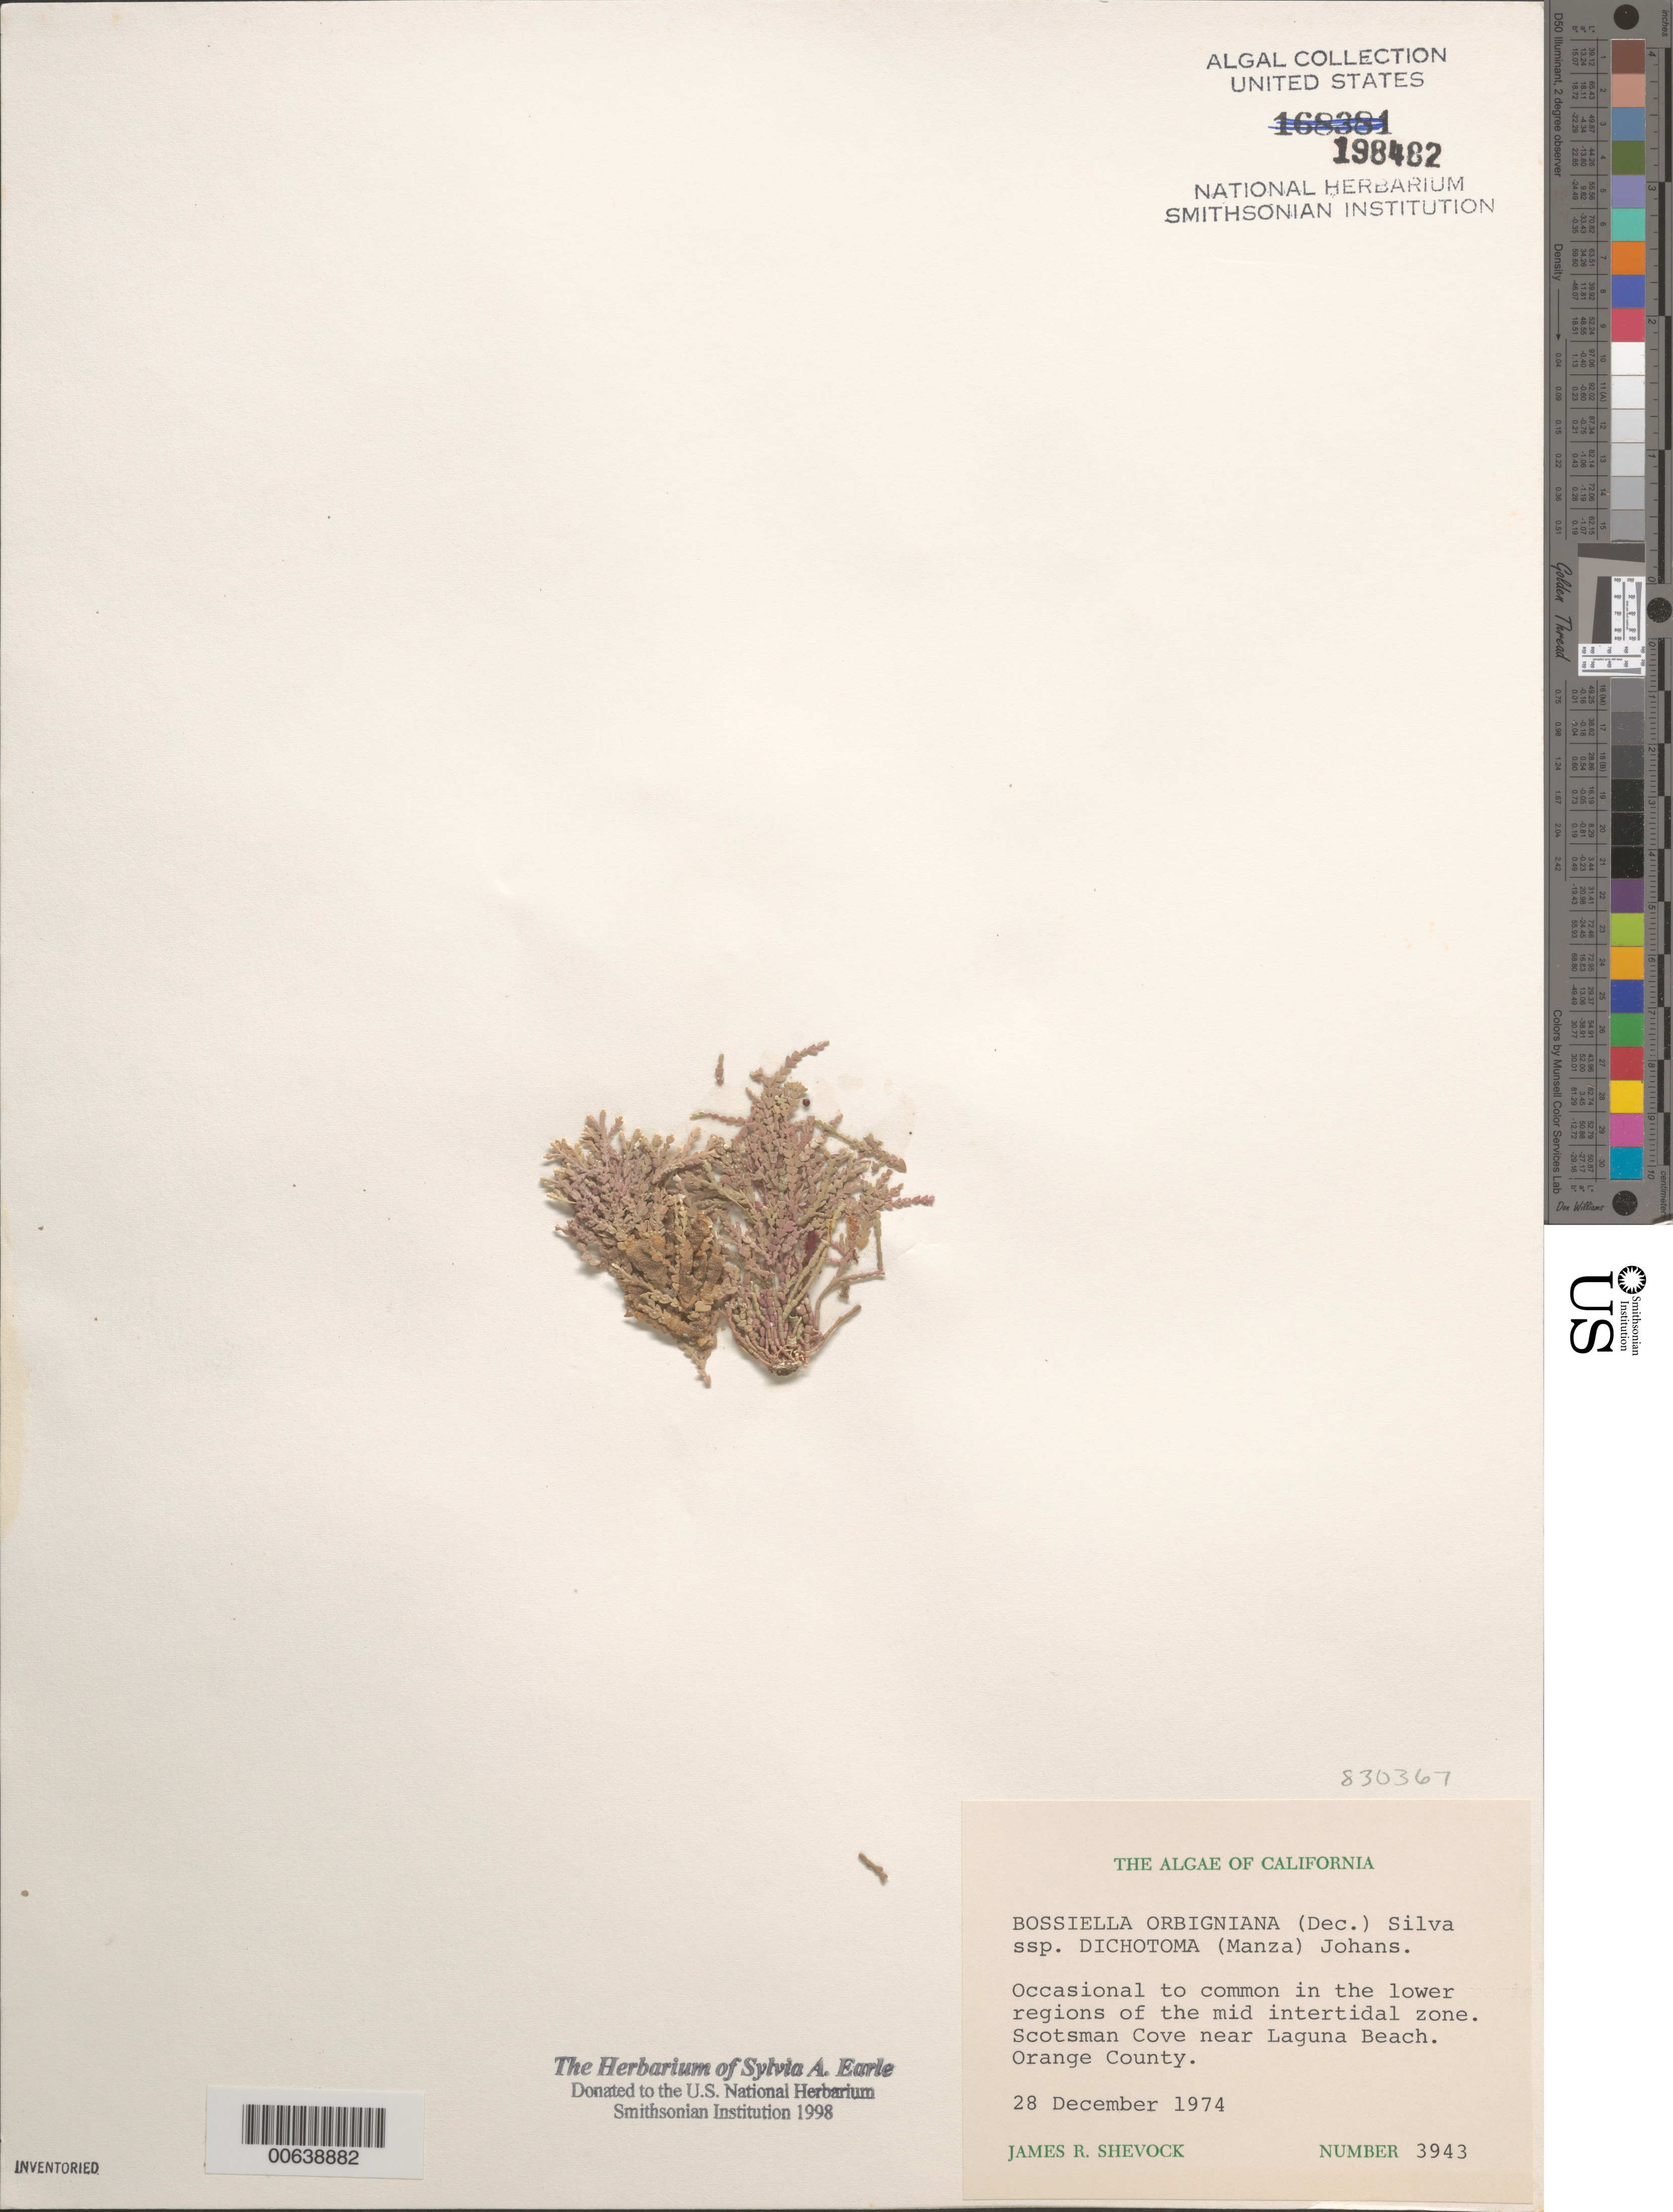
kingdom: Plantae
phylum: Rhodophyta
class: Florideophyceae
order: Corallinales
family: Corallinaceae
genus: Bossiella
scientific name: Bossiella orbigniana subsp. dichotoma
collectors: J. R. Shevock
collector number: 3943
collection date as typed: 28 Dec 1974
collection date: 1974-12-28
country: United States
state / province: California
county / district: Orange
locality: Scotsman Cove, near Laguna Beach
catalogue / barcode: US 198482